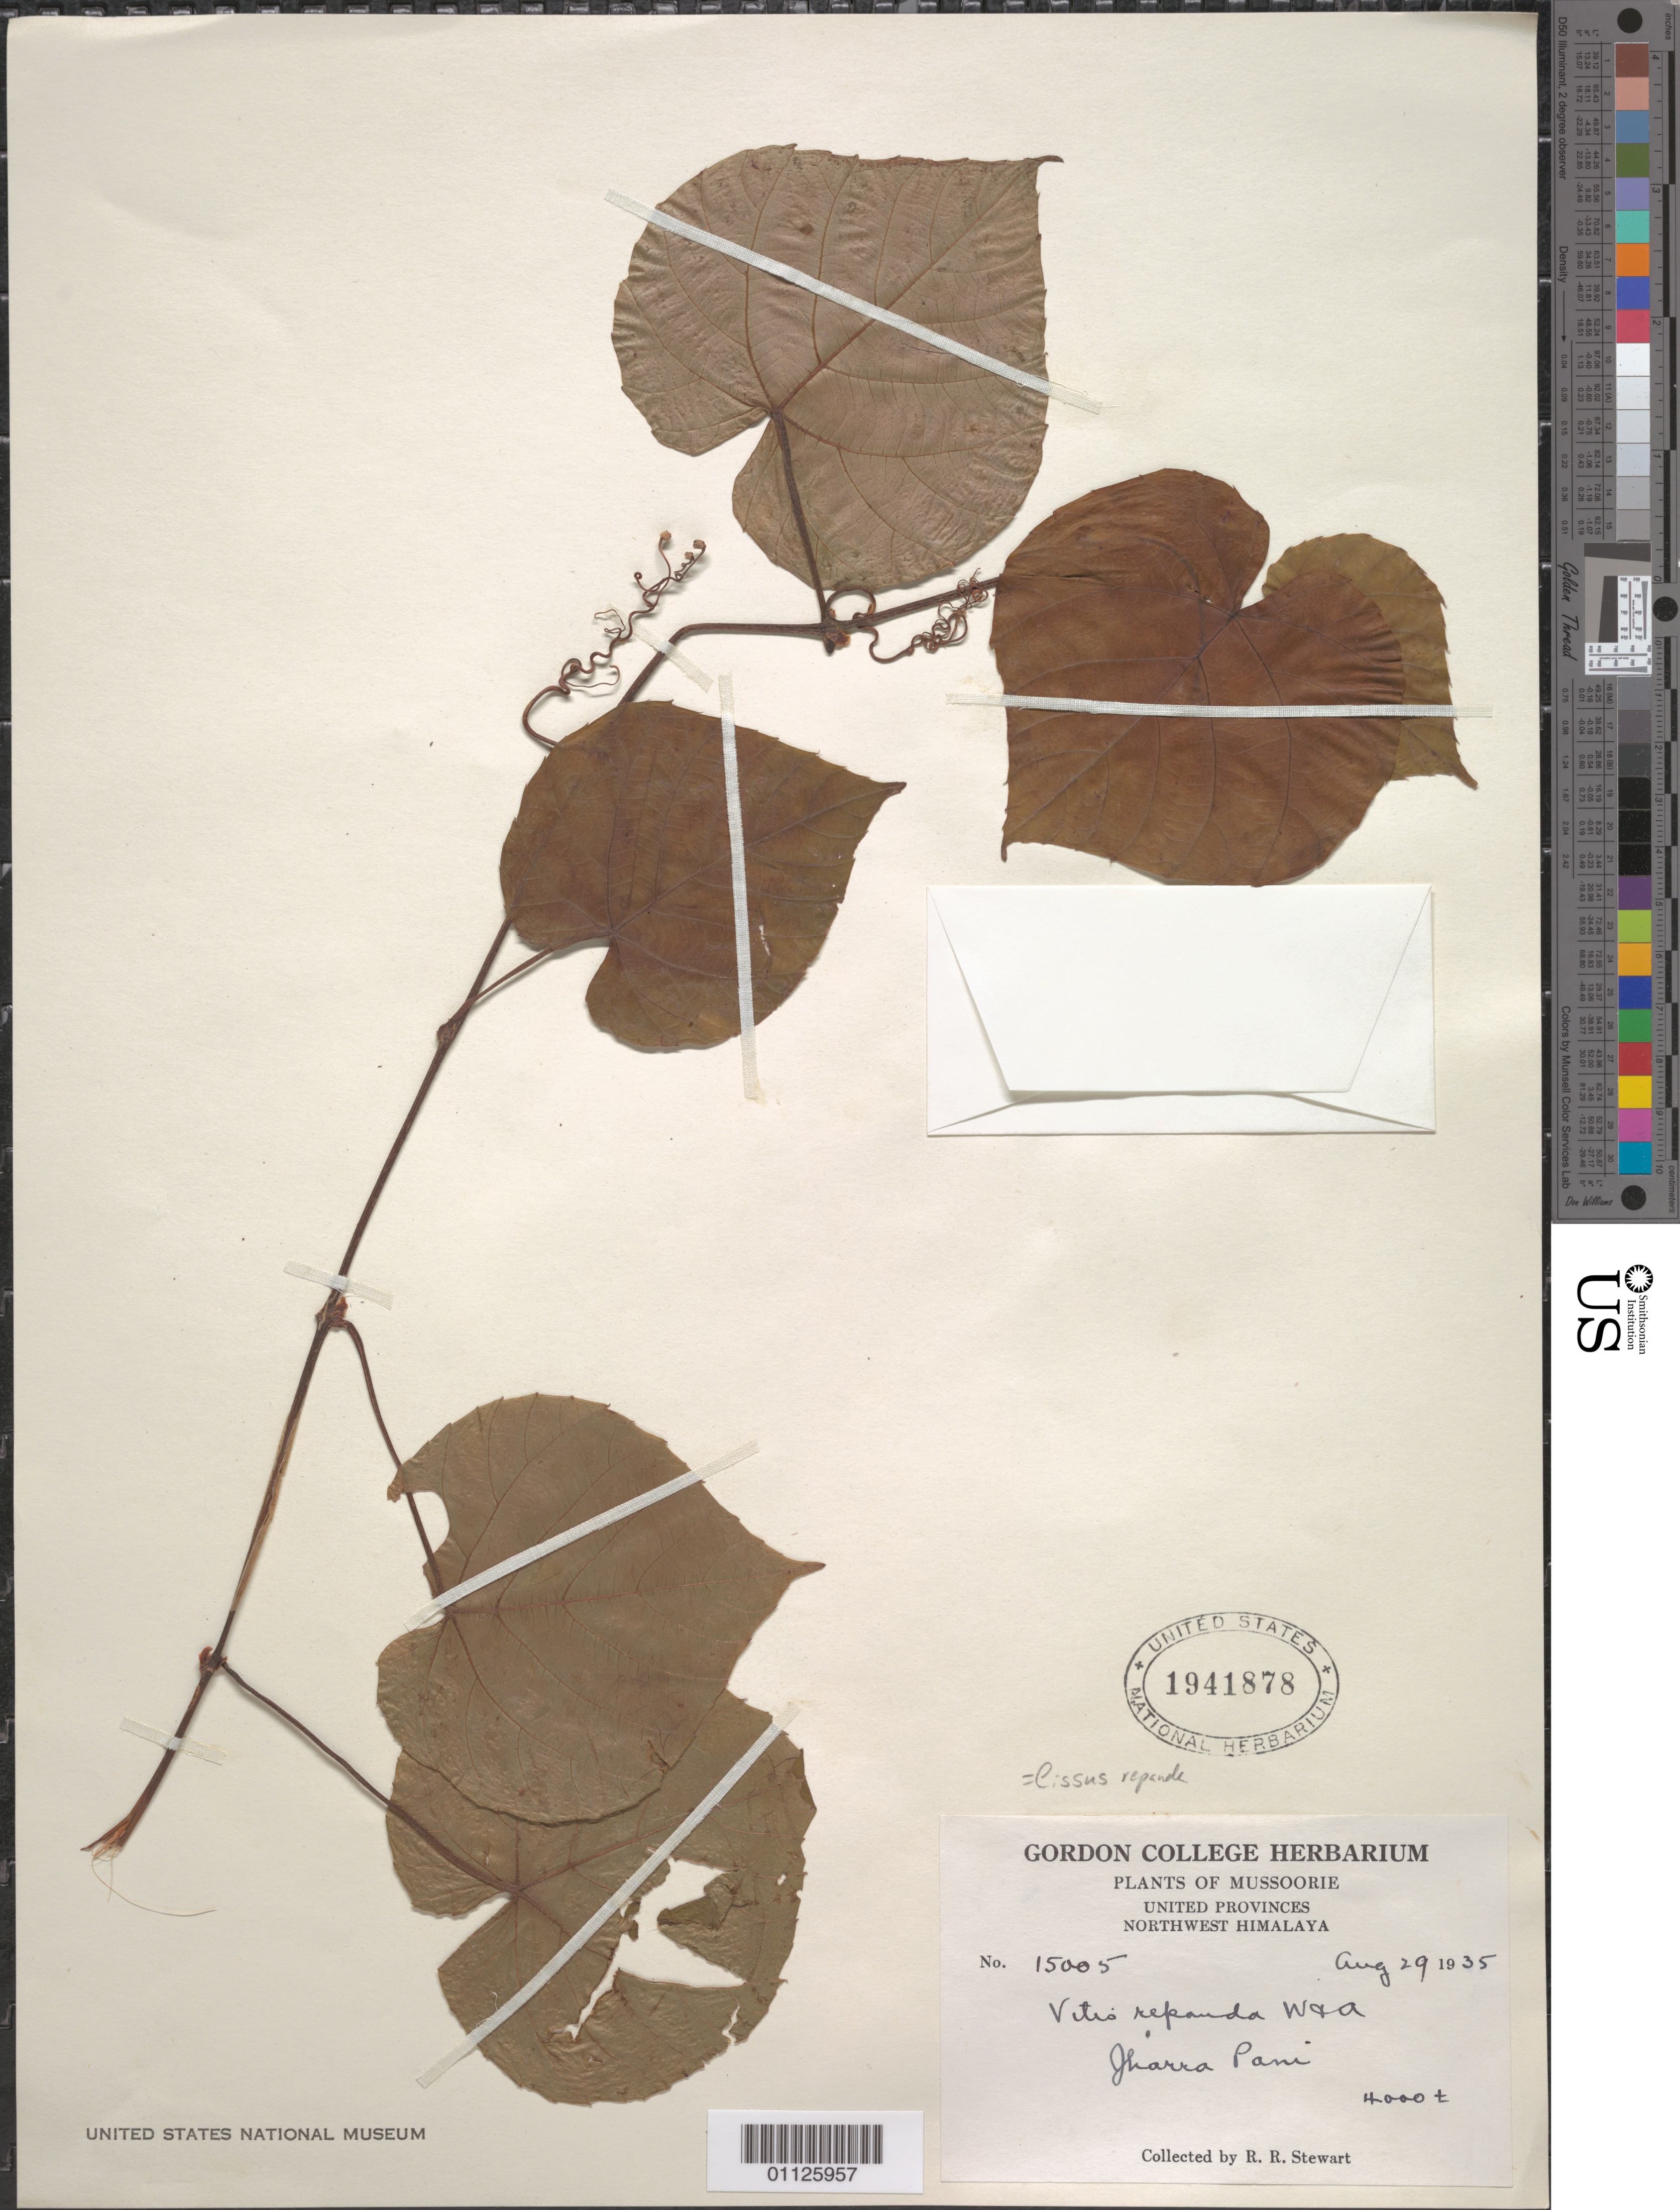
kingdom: Plantae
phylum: Tracheophyta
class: Magnoliopsida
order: Vitales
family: Vitaceae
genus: Cissus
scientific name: Cissus repens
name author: Lam.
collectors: R. R. Stewart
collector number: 15005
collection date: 1935-08-29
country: India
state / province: Uttarakhand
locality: NW Himalaya. Mussoorie. United.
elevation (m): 1219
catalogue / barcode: US 1941878